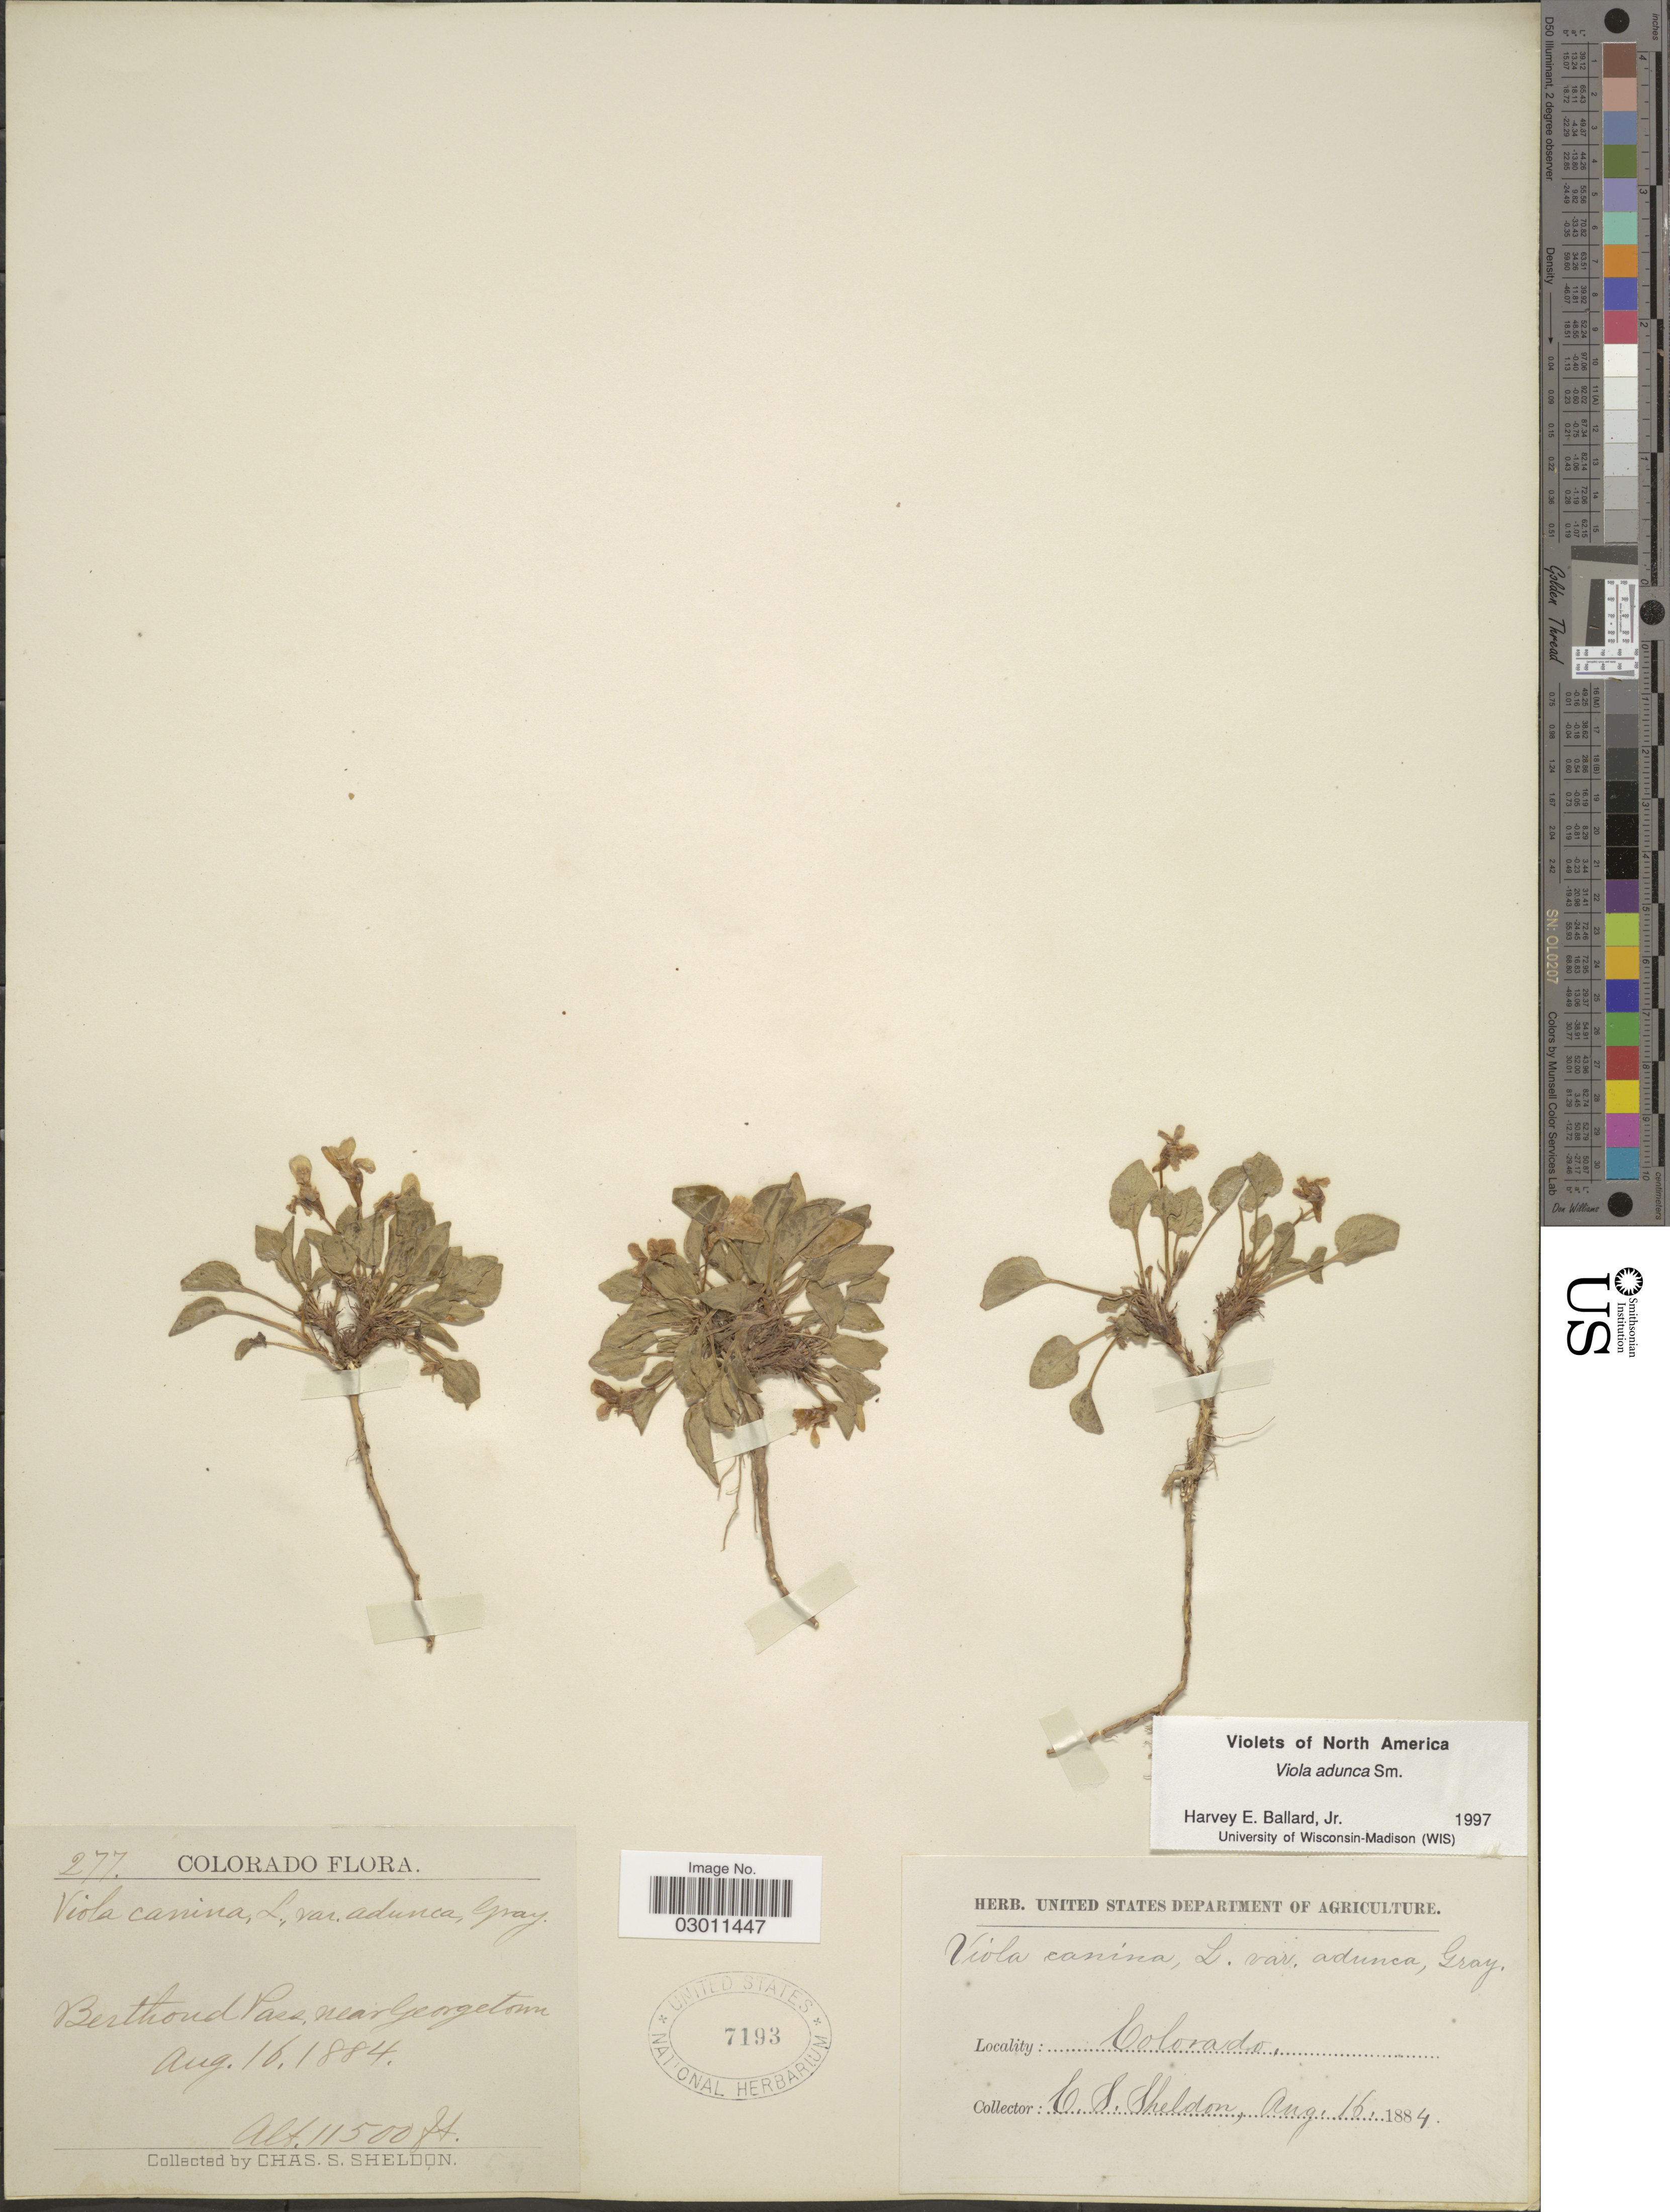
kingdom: Plantae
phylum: Tracheophyta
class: Magnoliopsida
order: Malpighiales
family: Violaceae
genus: Viola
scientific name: Viola adunca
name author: Sm.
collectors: C. S. Sheldon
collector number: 277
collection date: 1884-08-16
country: United States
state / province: Colorado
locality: Berthoud Pass, near Georgetown.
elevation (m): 3505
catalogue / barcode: US 7193